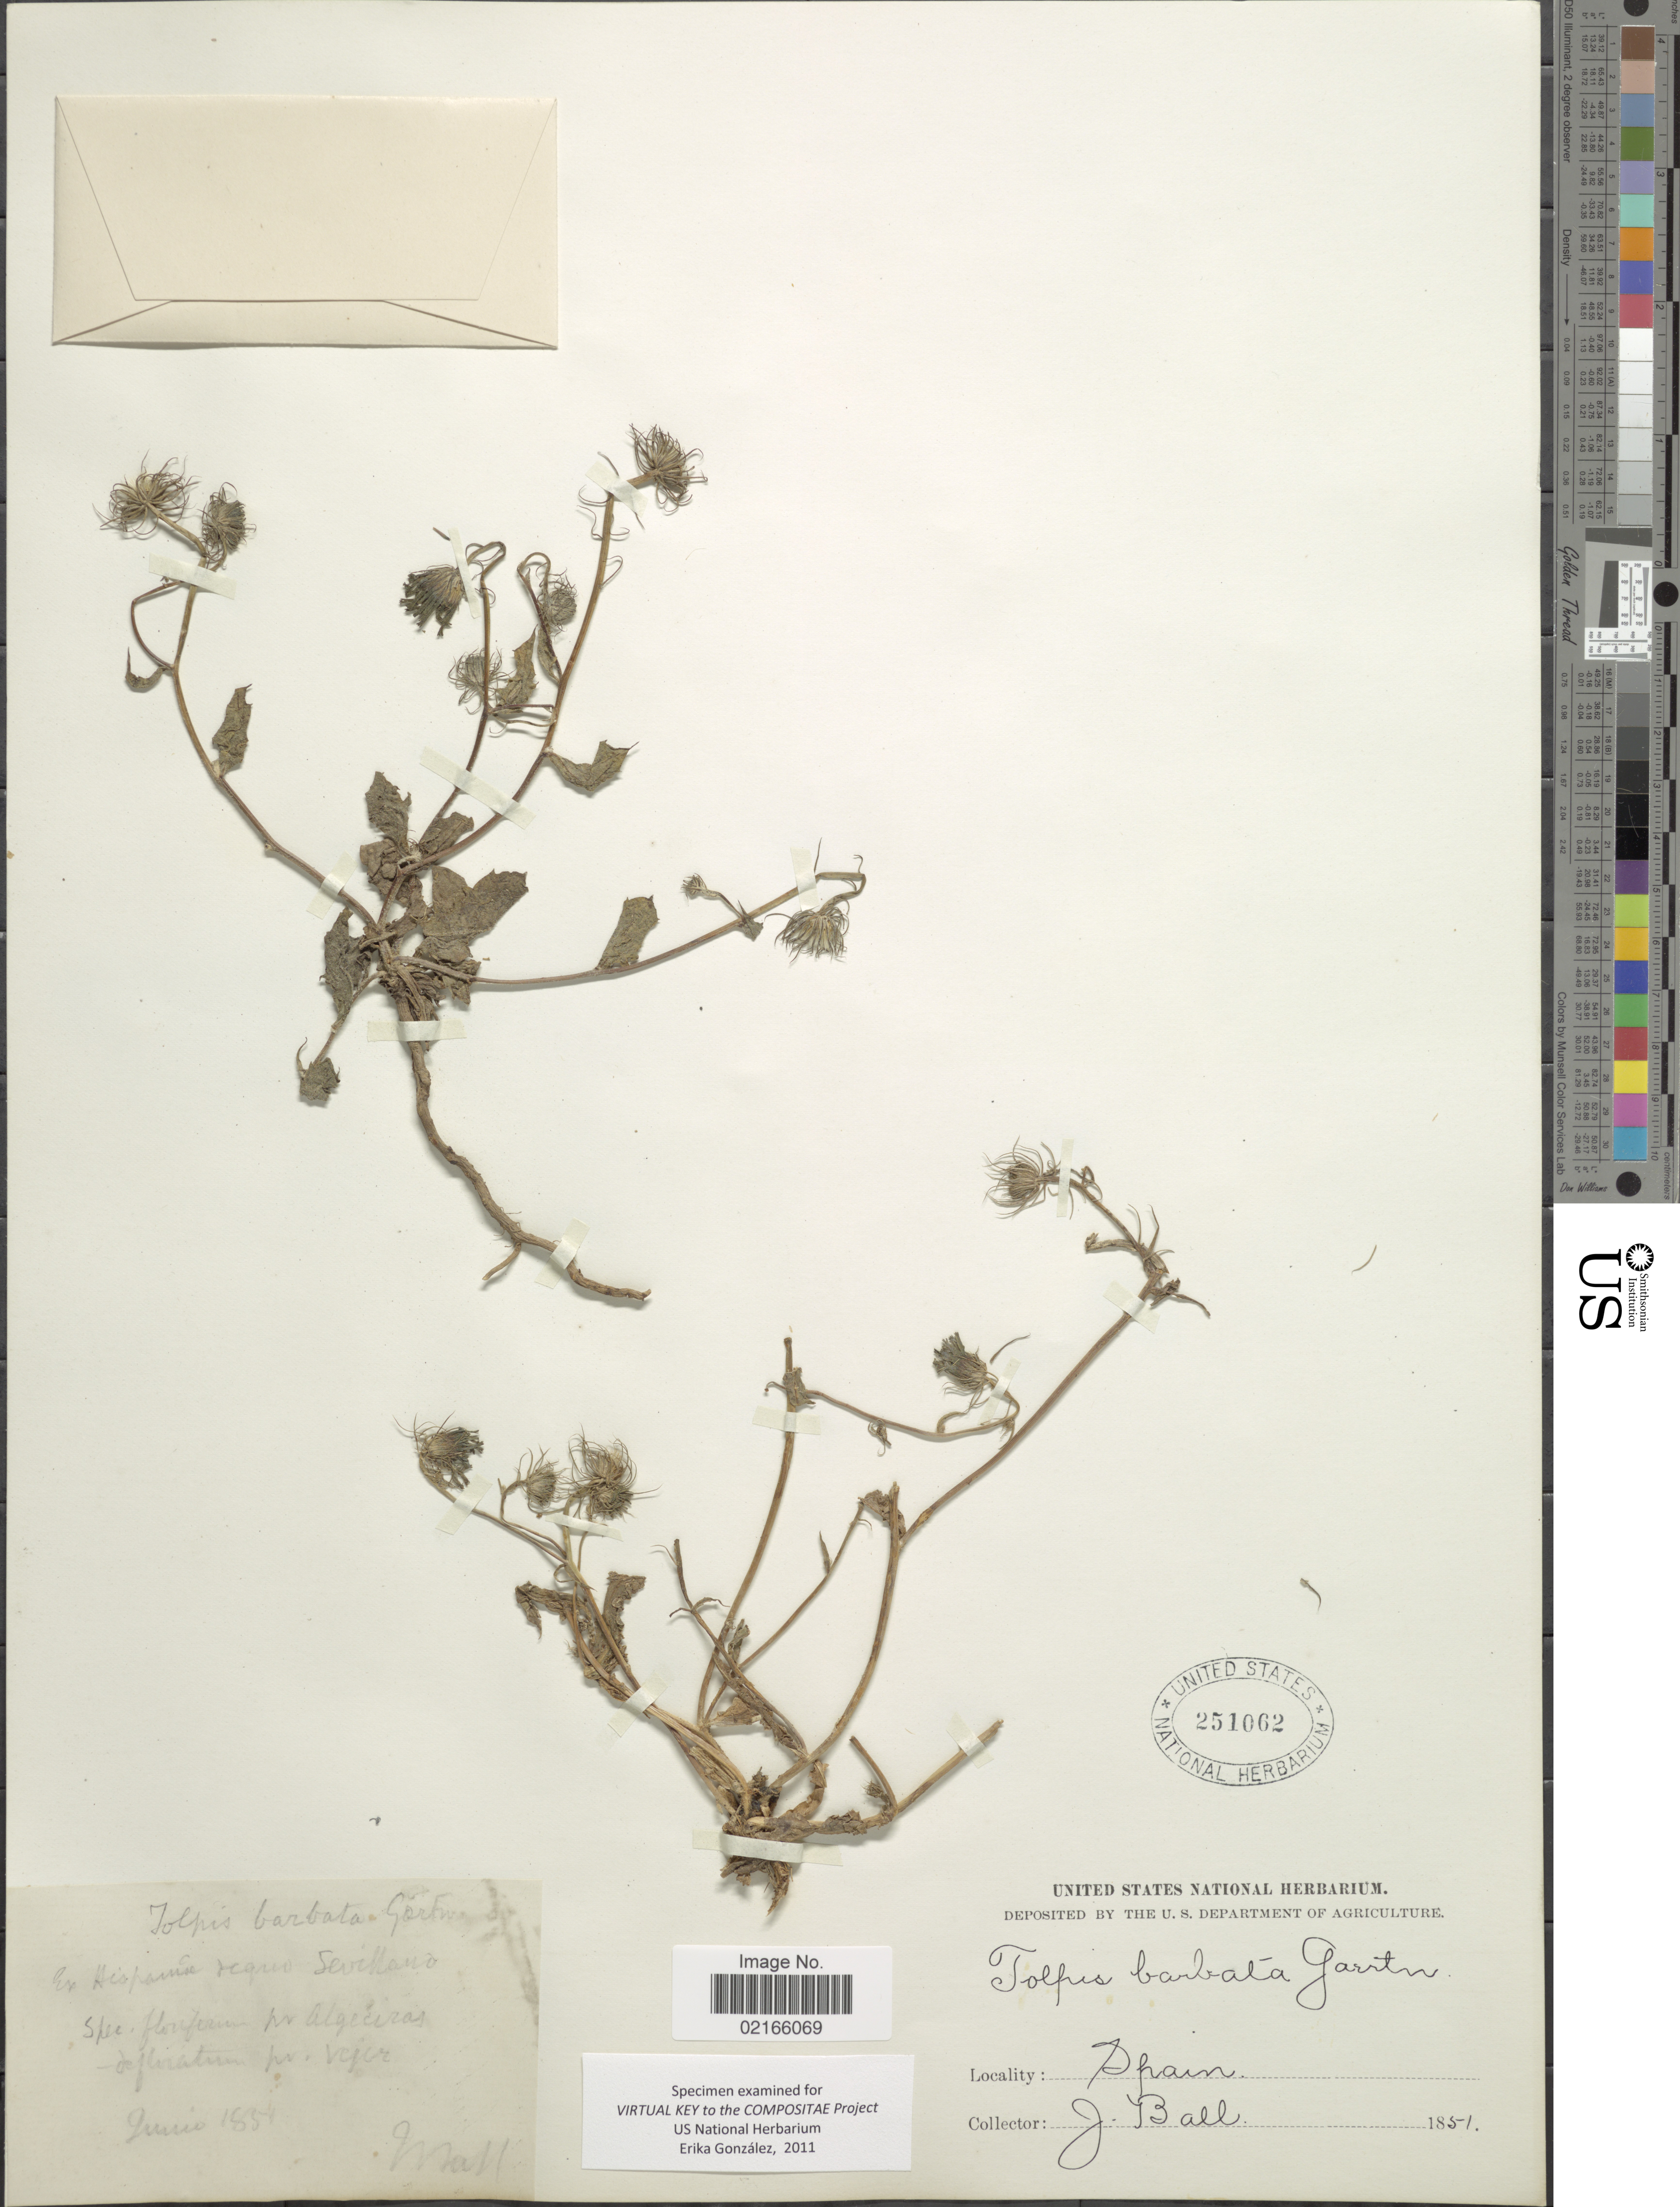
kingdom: Plantae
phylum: Tracheophyta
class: Magnoliopsida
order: Asterales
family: Asteraceae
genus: Tolpis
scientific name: Tolpis barbata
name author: (L.) Gaertn.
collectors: J. Ball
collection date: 1851-06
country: Spain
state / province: Andalucia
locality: En Hispaña regio Secillano, pr. Algeciras, pr. Vejer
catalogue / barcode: US 251062